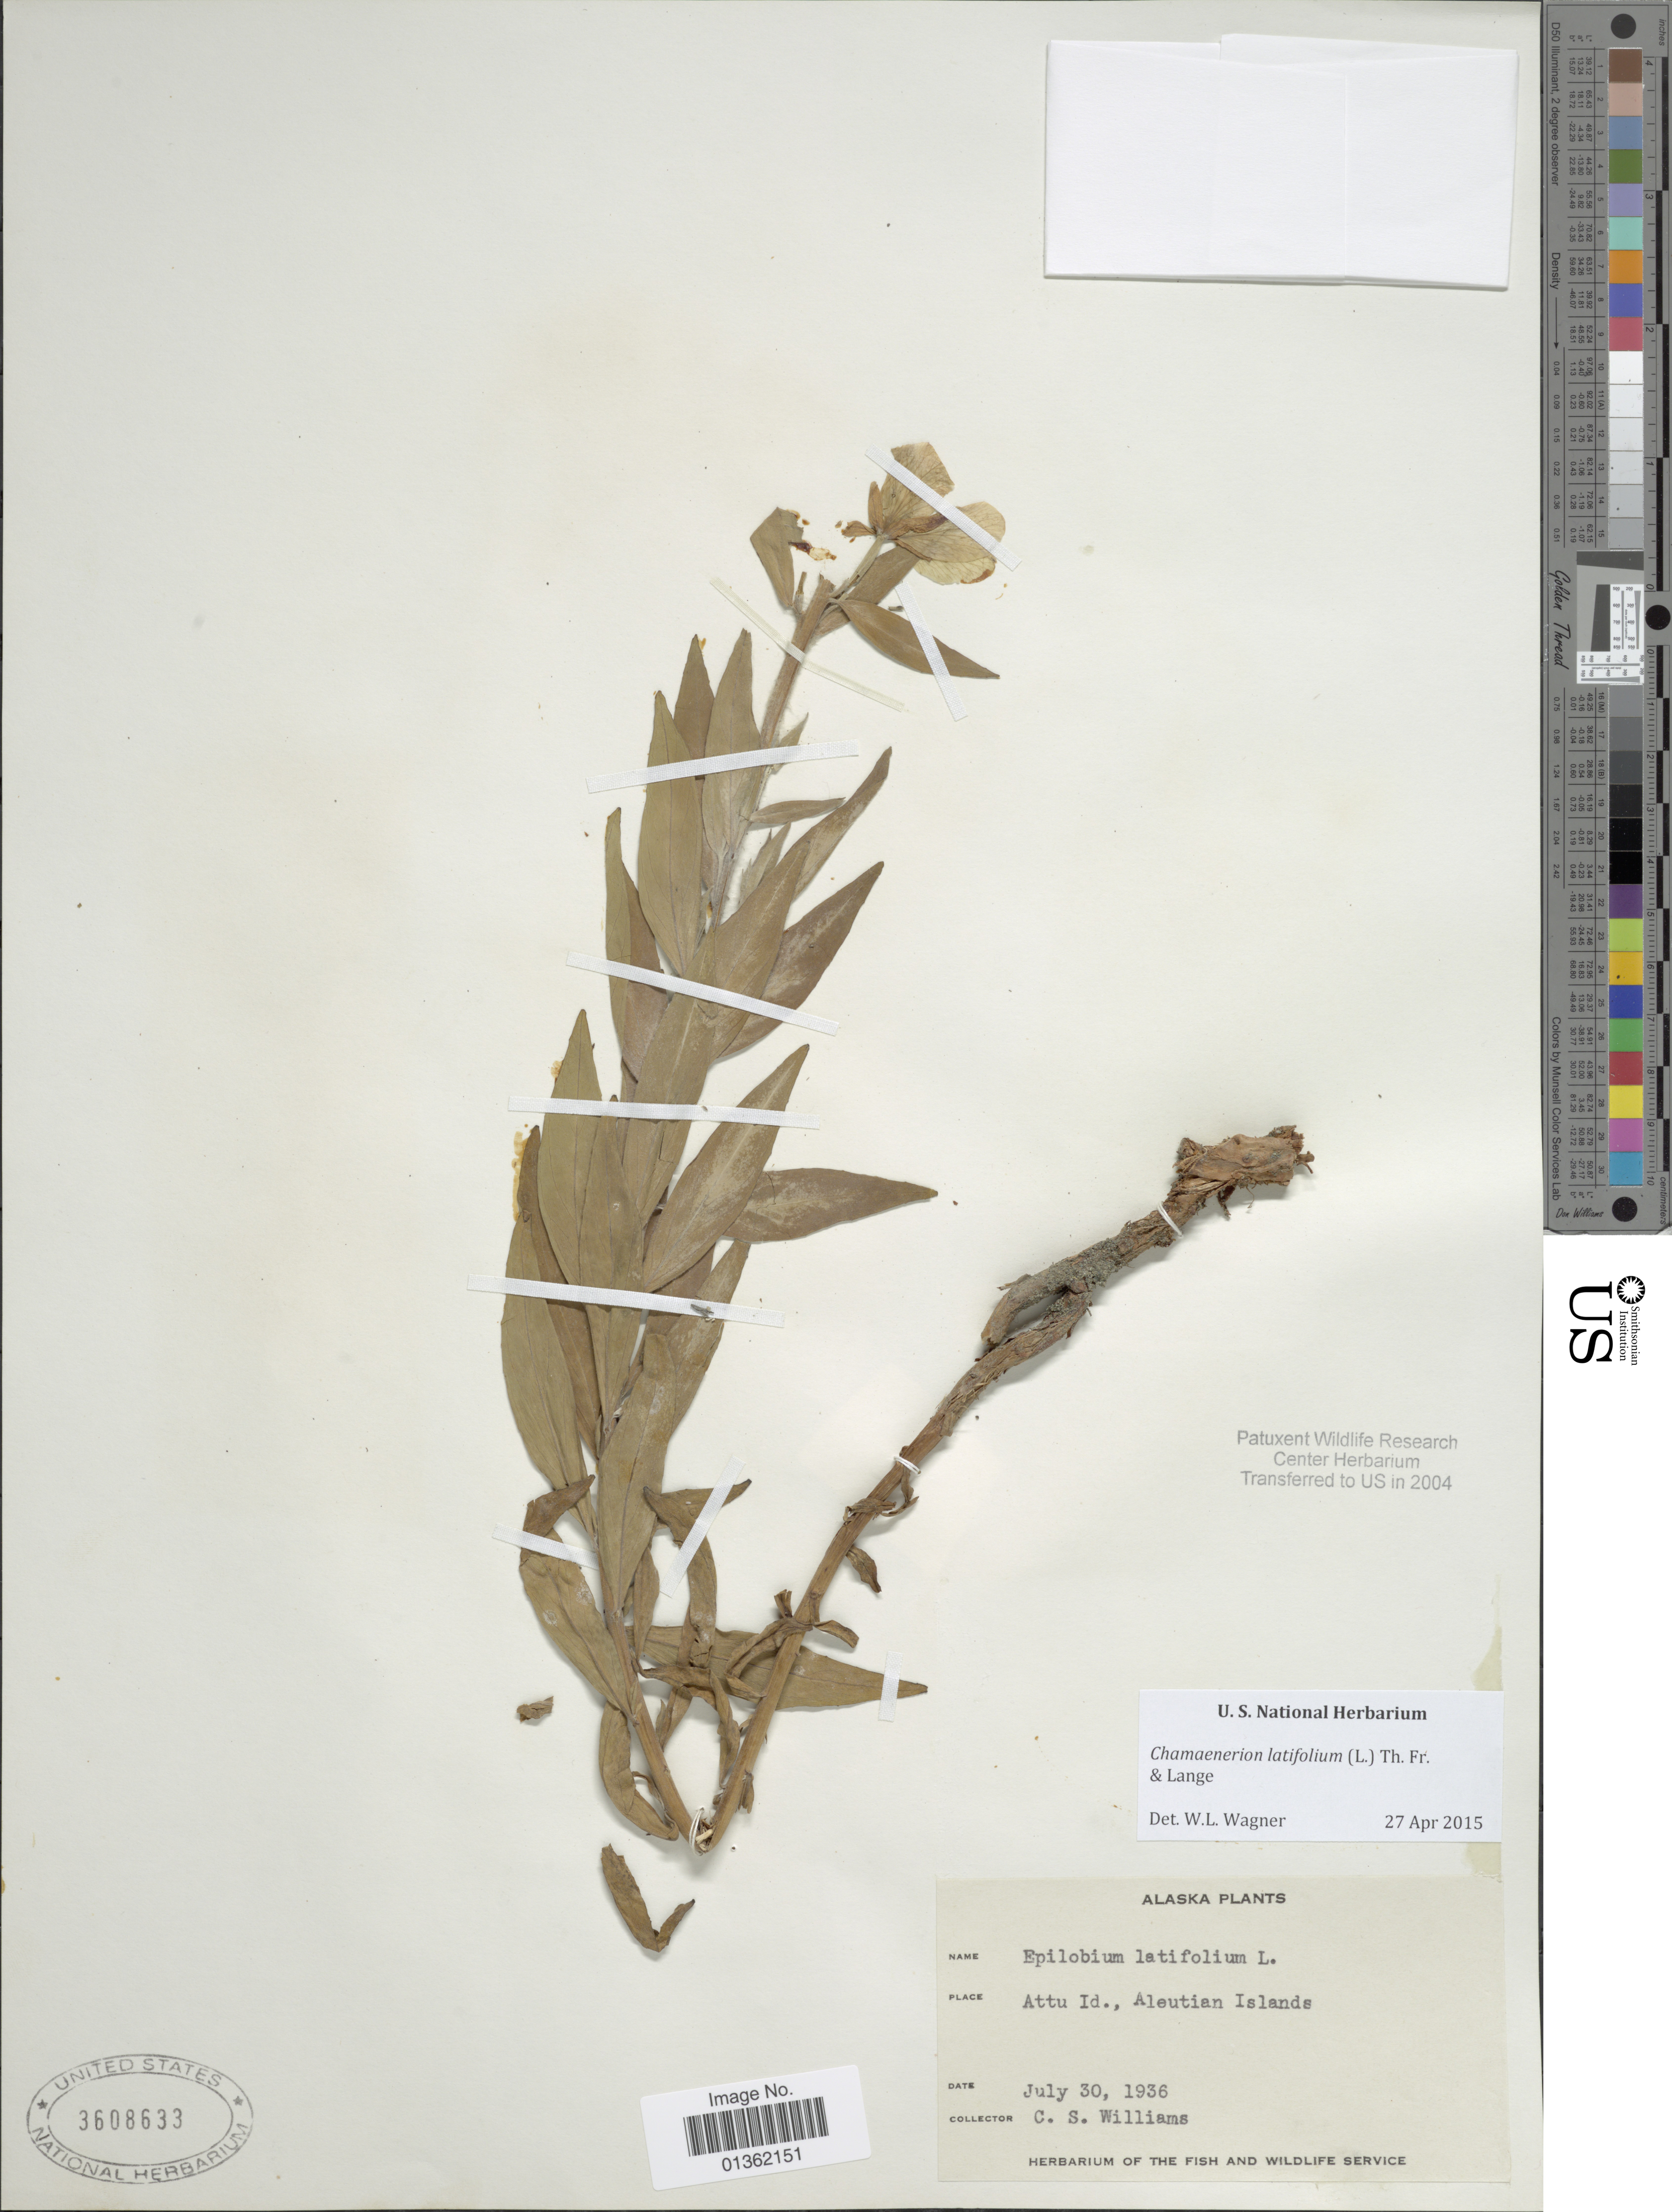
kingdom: Plantae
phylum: Tracheophyta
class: Magnoliopsida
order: Myrtales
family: Onagraceae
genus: Chamaenerion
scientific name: Chamaenerion latifolium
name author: (L.) Th. Fr. & Lange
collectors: C. Williams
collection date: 1936-07-30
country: United States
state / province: Alaska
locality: Attu Id., Aleutian Islands.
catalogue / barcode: US 3608633